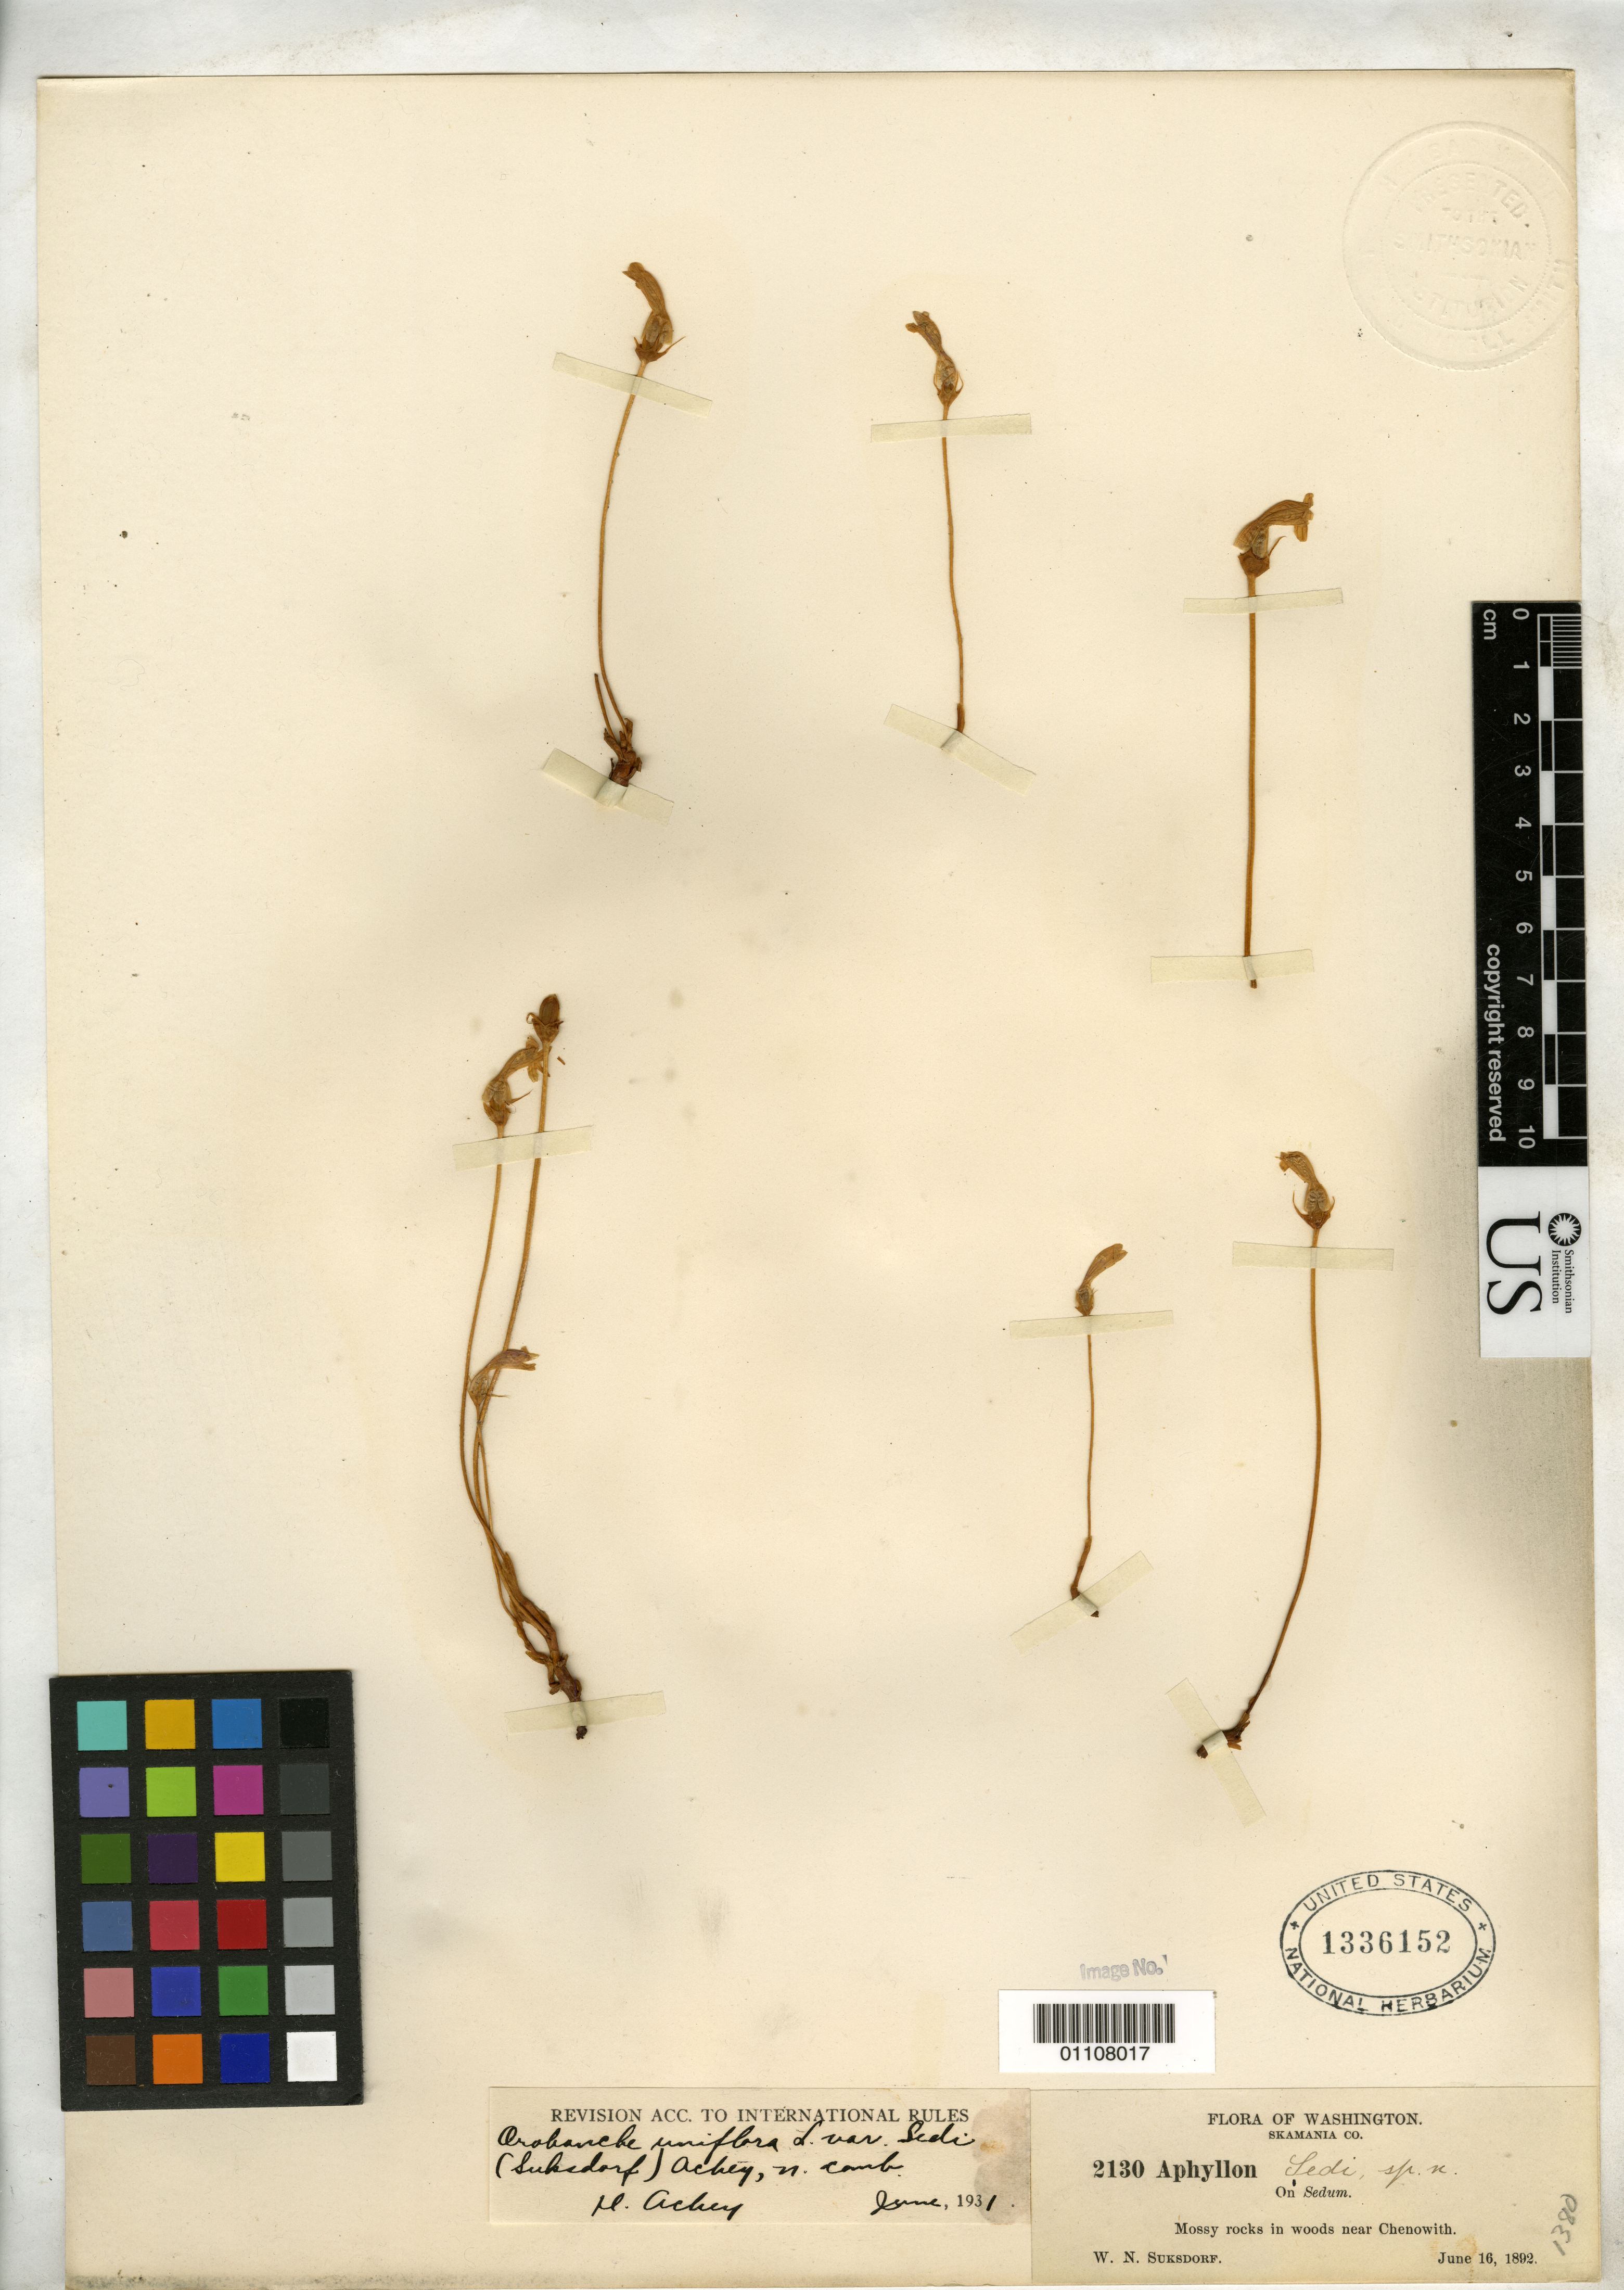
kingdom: Plantae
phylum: Tracheophyta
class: Magnoliopsida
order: Lamiales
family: Orobanchaceae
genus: Aphyllon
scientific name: Aphyllon sedi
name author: Suksd.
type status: Type Collection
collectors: W. N. Suksdorf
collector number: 2130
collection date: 1892-06-16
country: United States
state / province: Washington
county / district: Skamania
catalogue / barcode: US 1336152